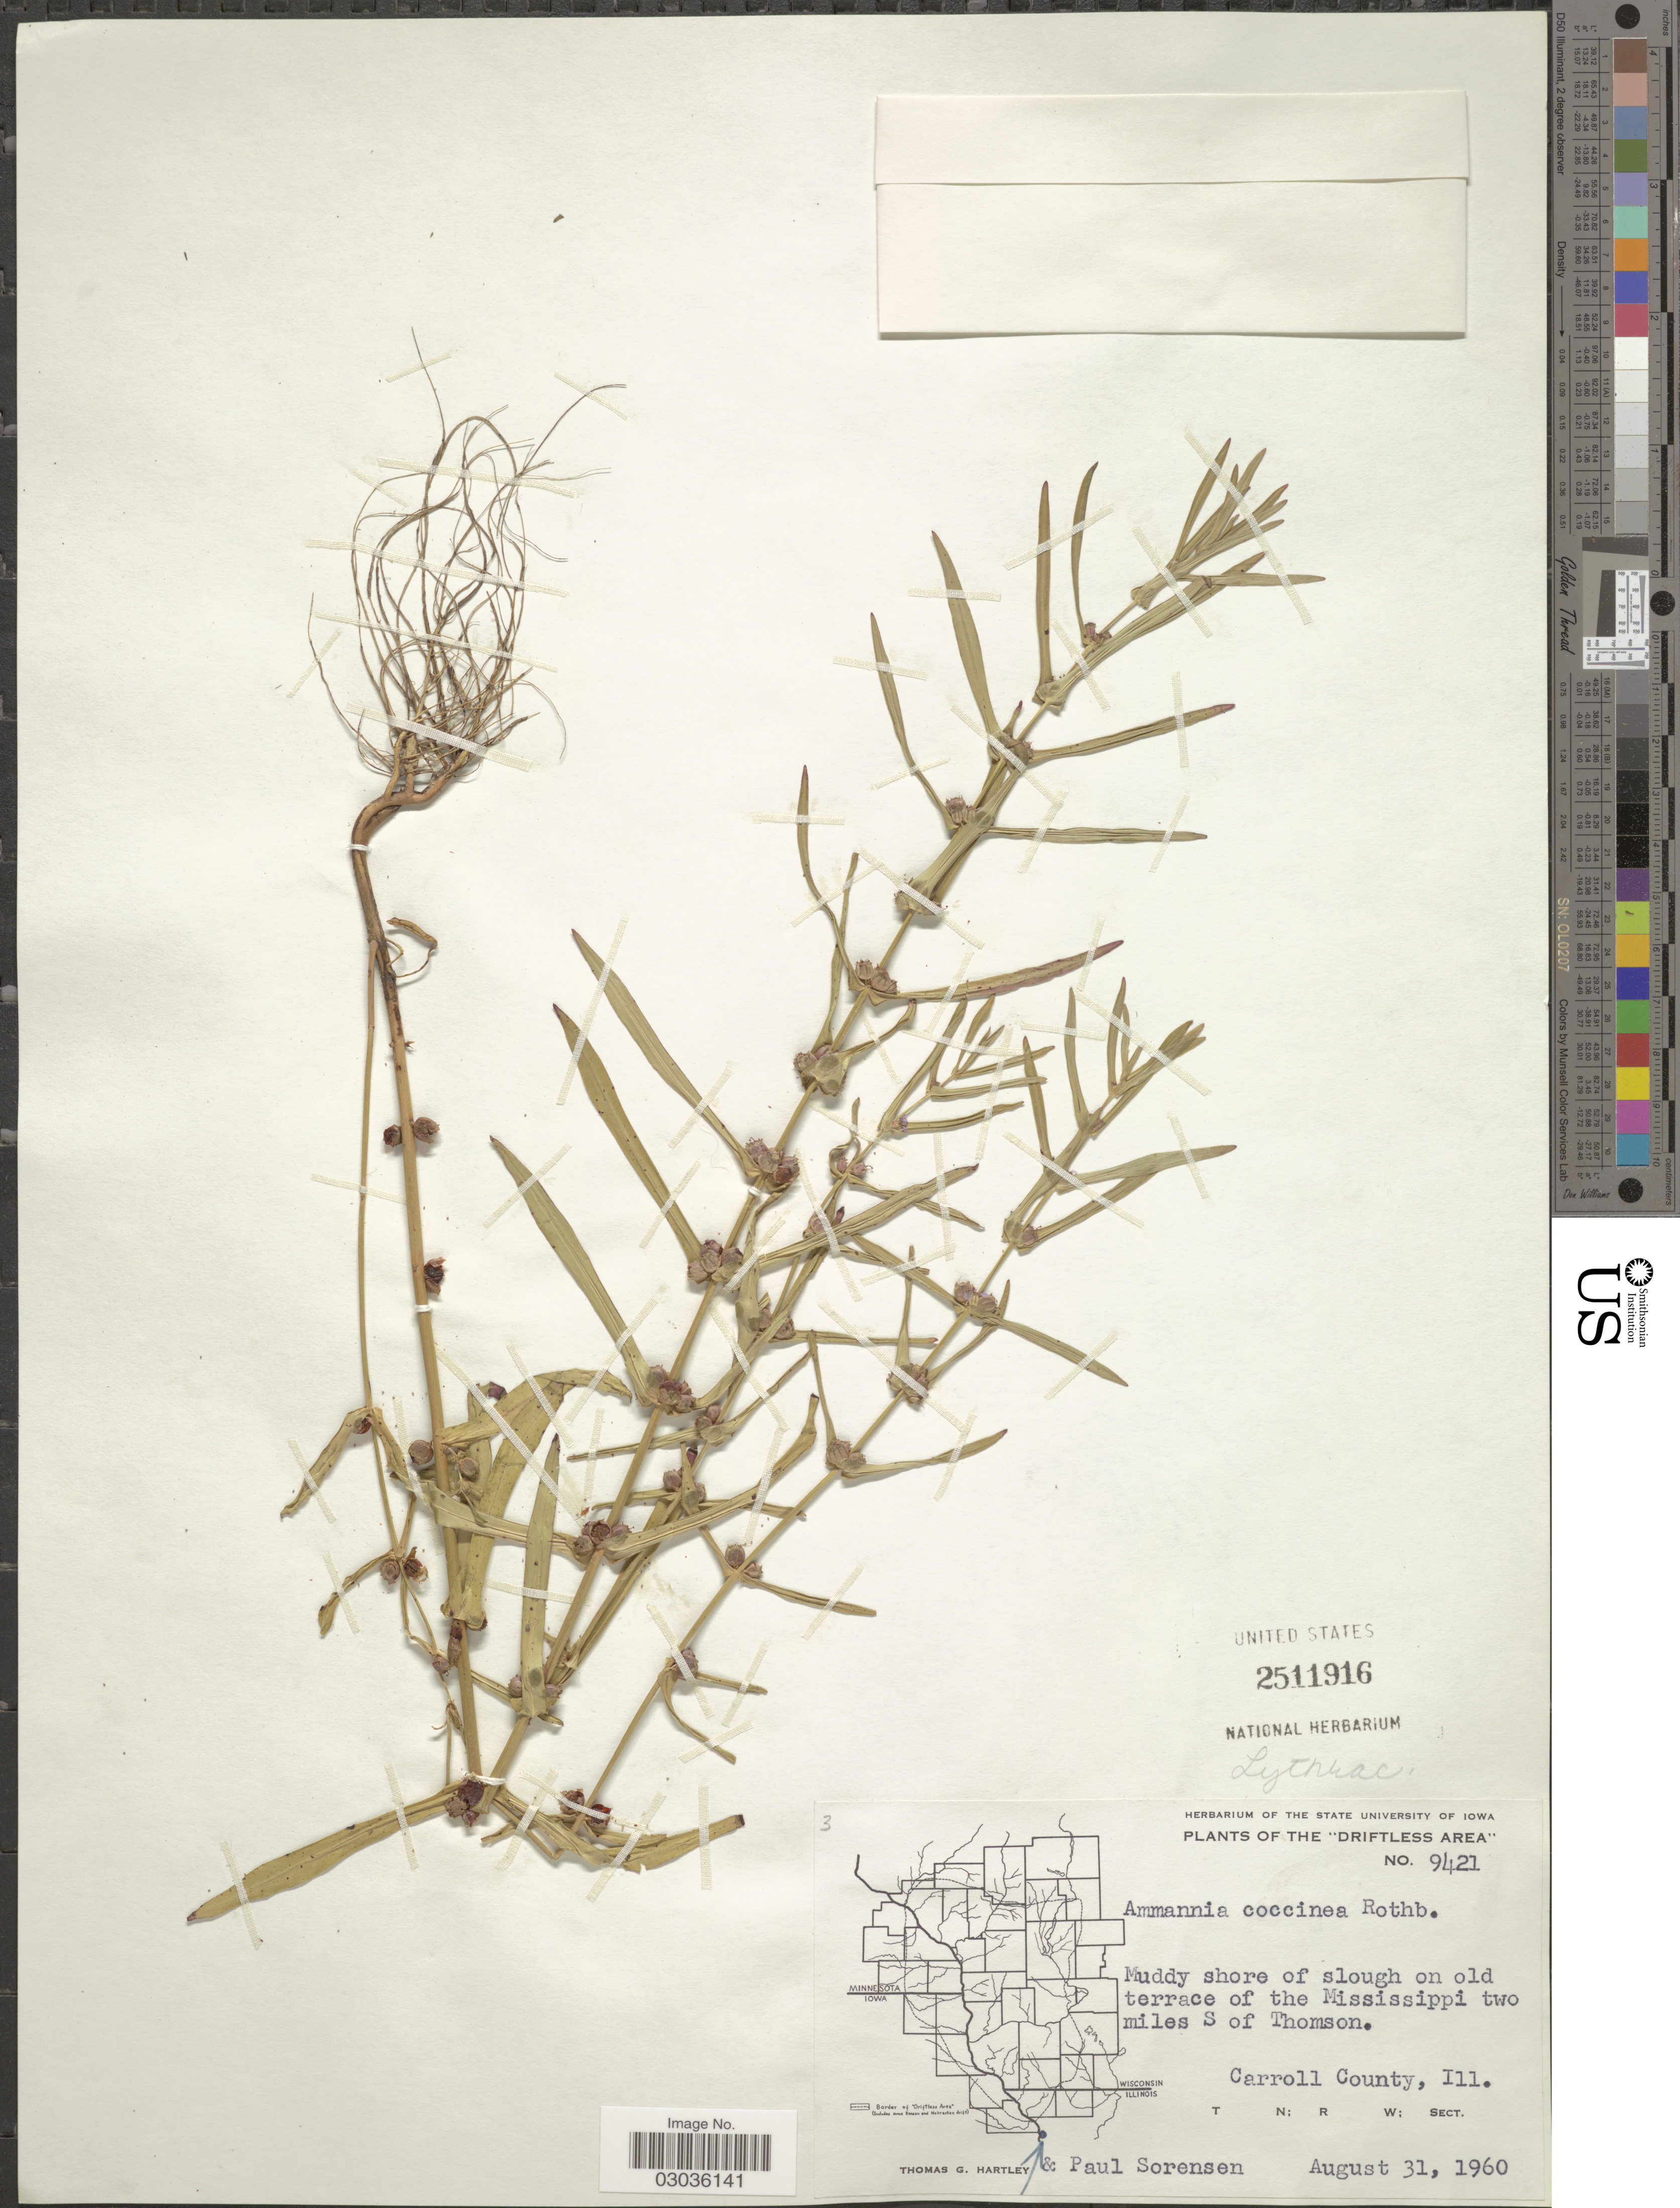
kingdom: Plantae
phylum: Tracheophyta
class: Magnoliopsida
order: Myrtales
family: Lythraceae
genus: Ammannia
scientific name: Ammannia coccinea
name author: Rottb.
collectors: T. G. Hartley & P. Sorensen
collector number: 9421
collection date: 1960-08-31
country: United States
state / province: Illinois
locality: The Driftless Area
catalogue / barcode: US 2511916